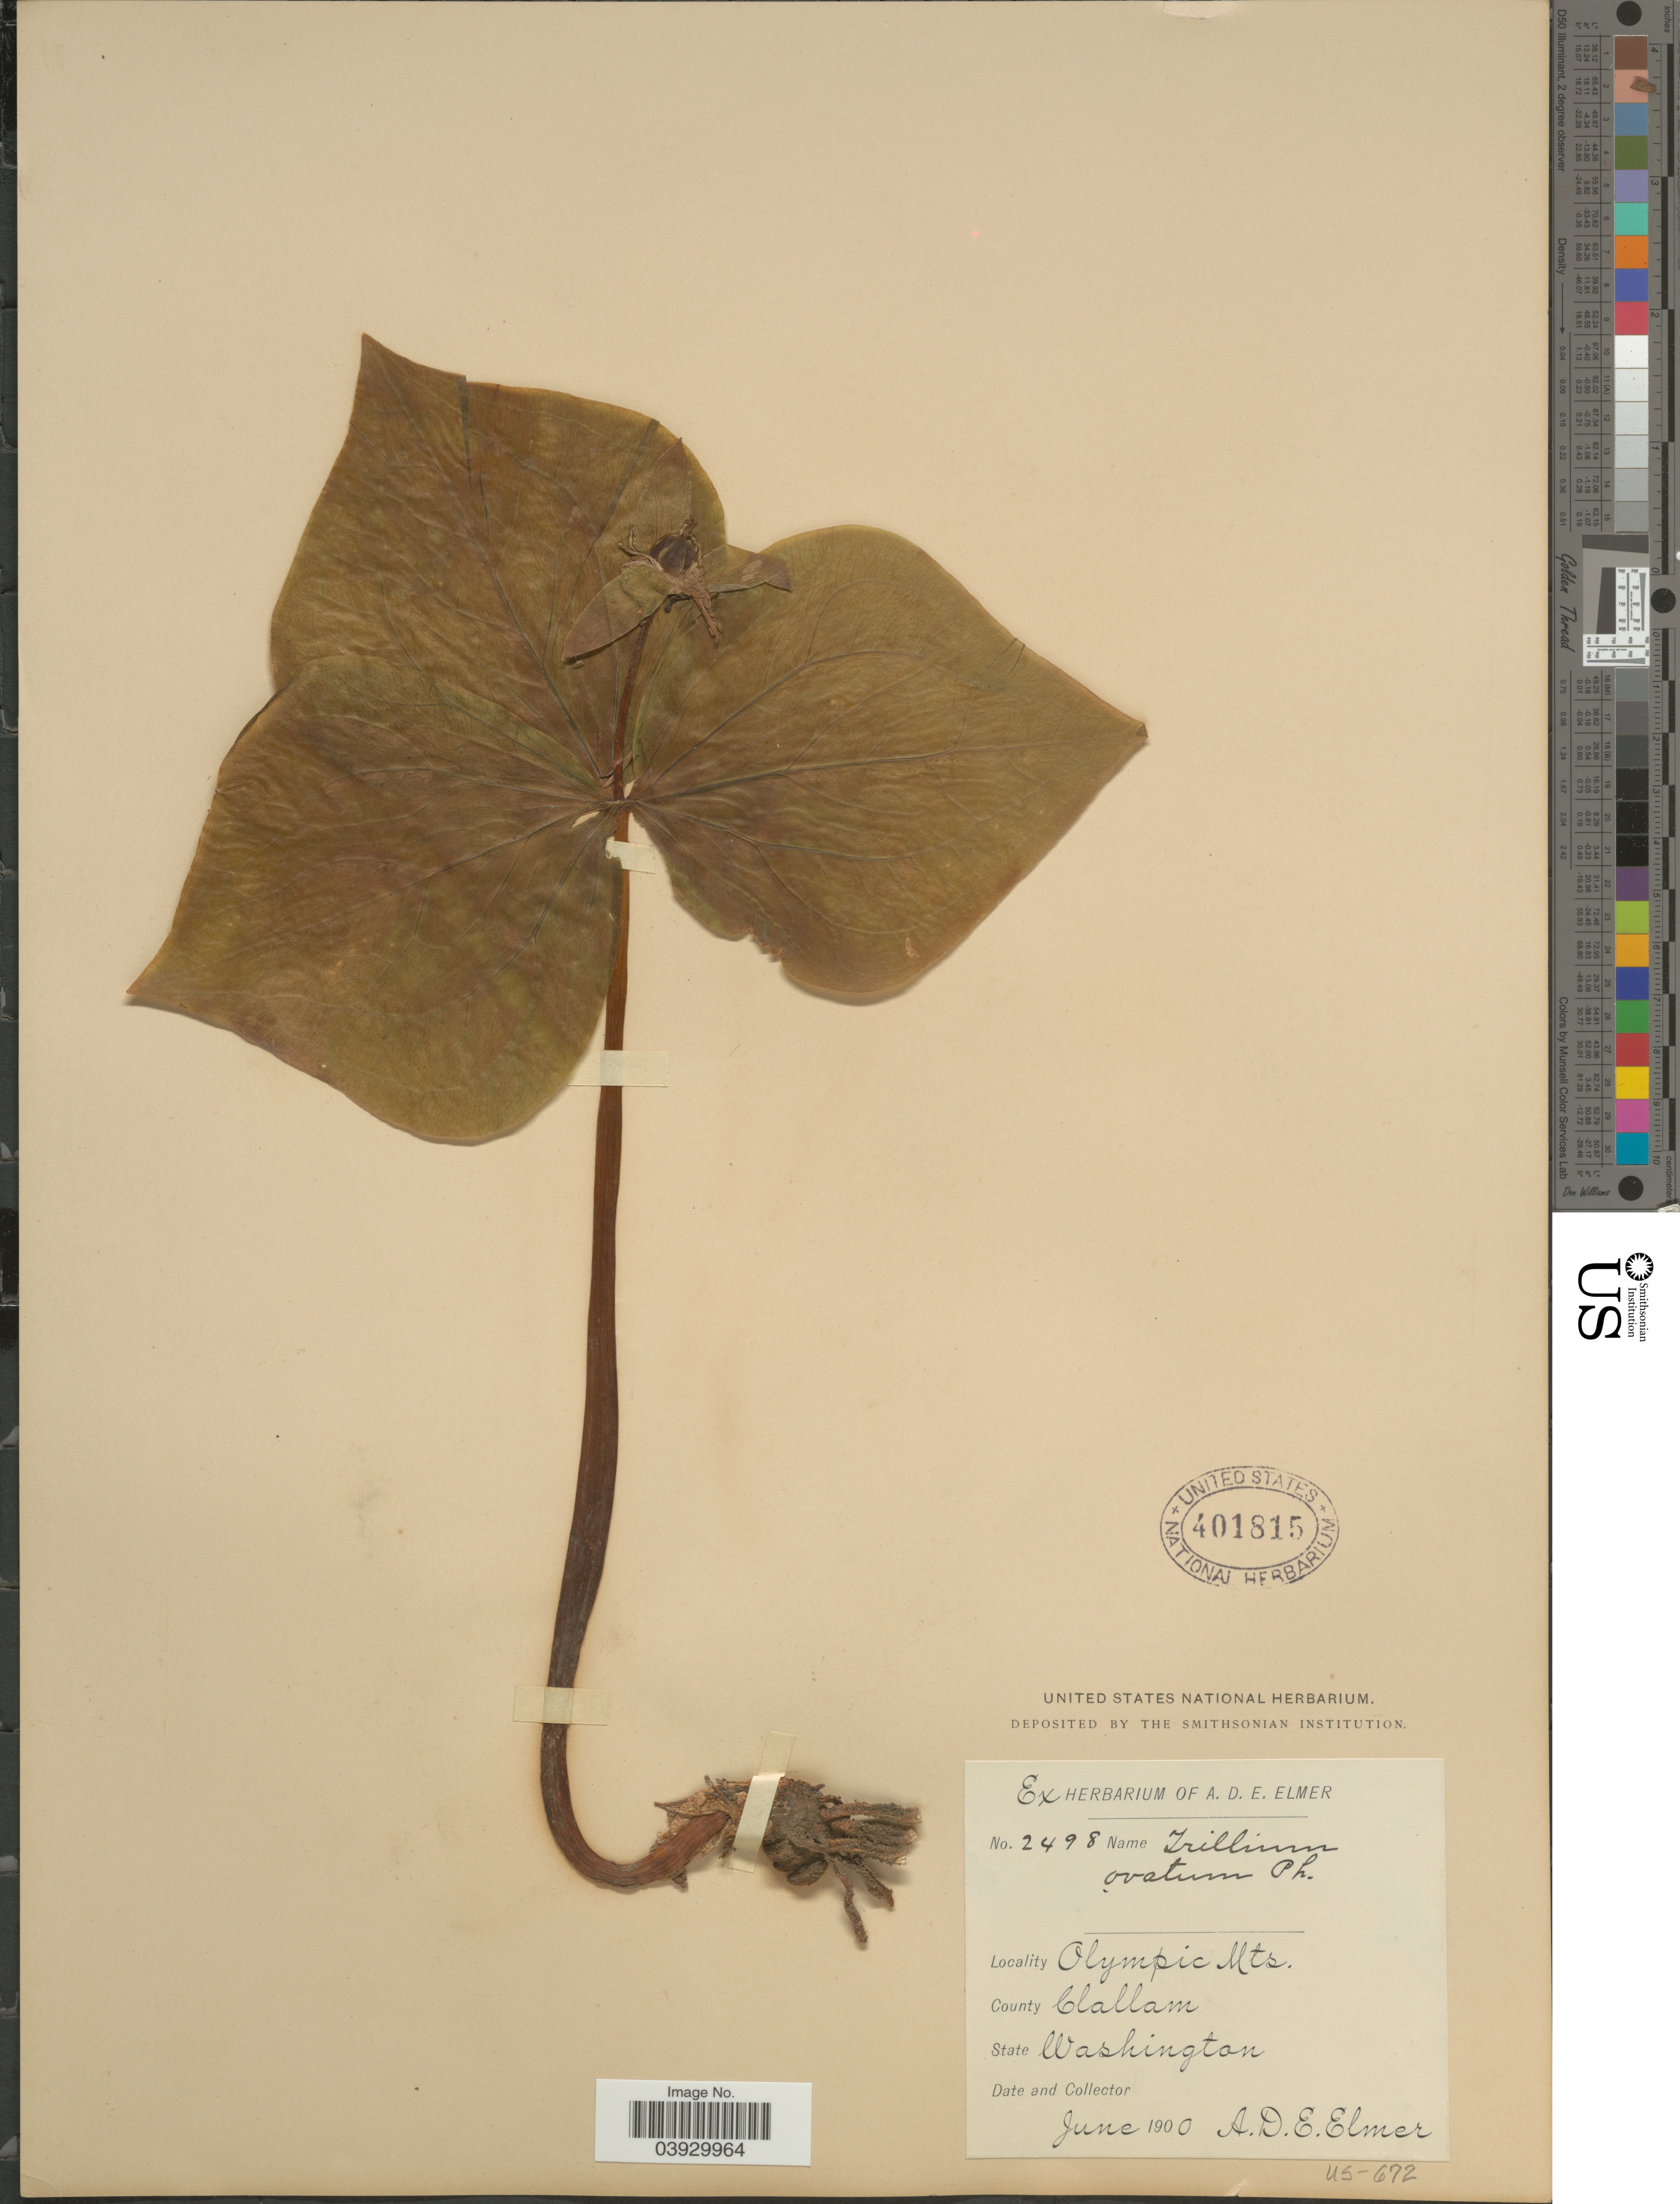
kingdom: Plantae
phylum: Tracheophyta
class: Liliopsida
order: Liliales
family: Melanthiaceae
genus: Trillium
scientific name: Trillium ovatum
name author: Pursh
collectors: A. D. E. Elmer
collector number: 2498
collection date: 1900-06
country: United States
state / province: Washington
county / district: Clallam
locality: Olympic Mts. County Clallam.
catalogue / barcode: US 401815